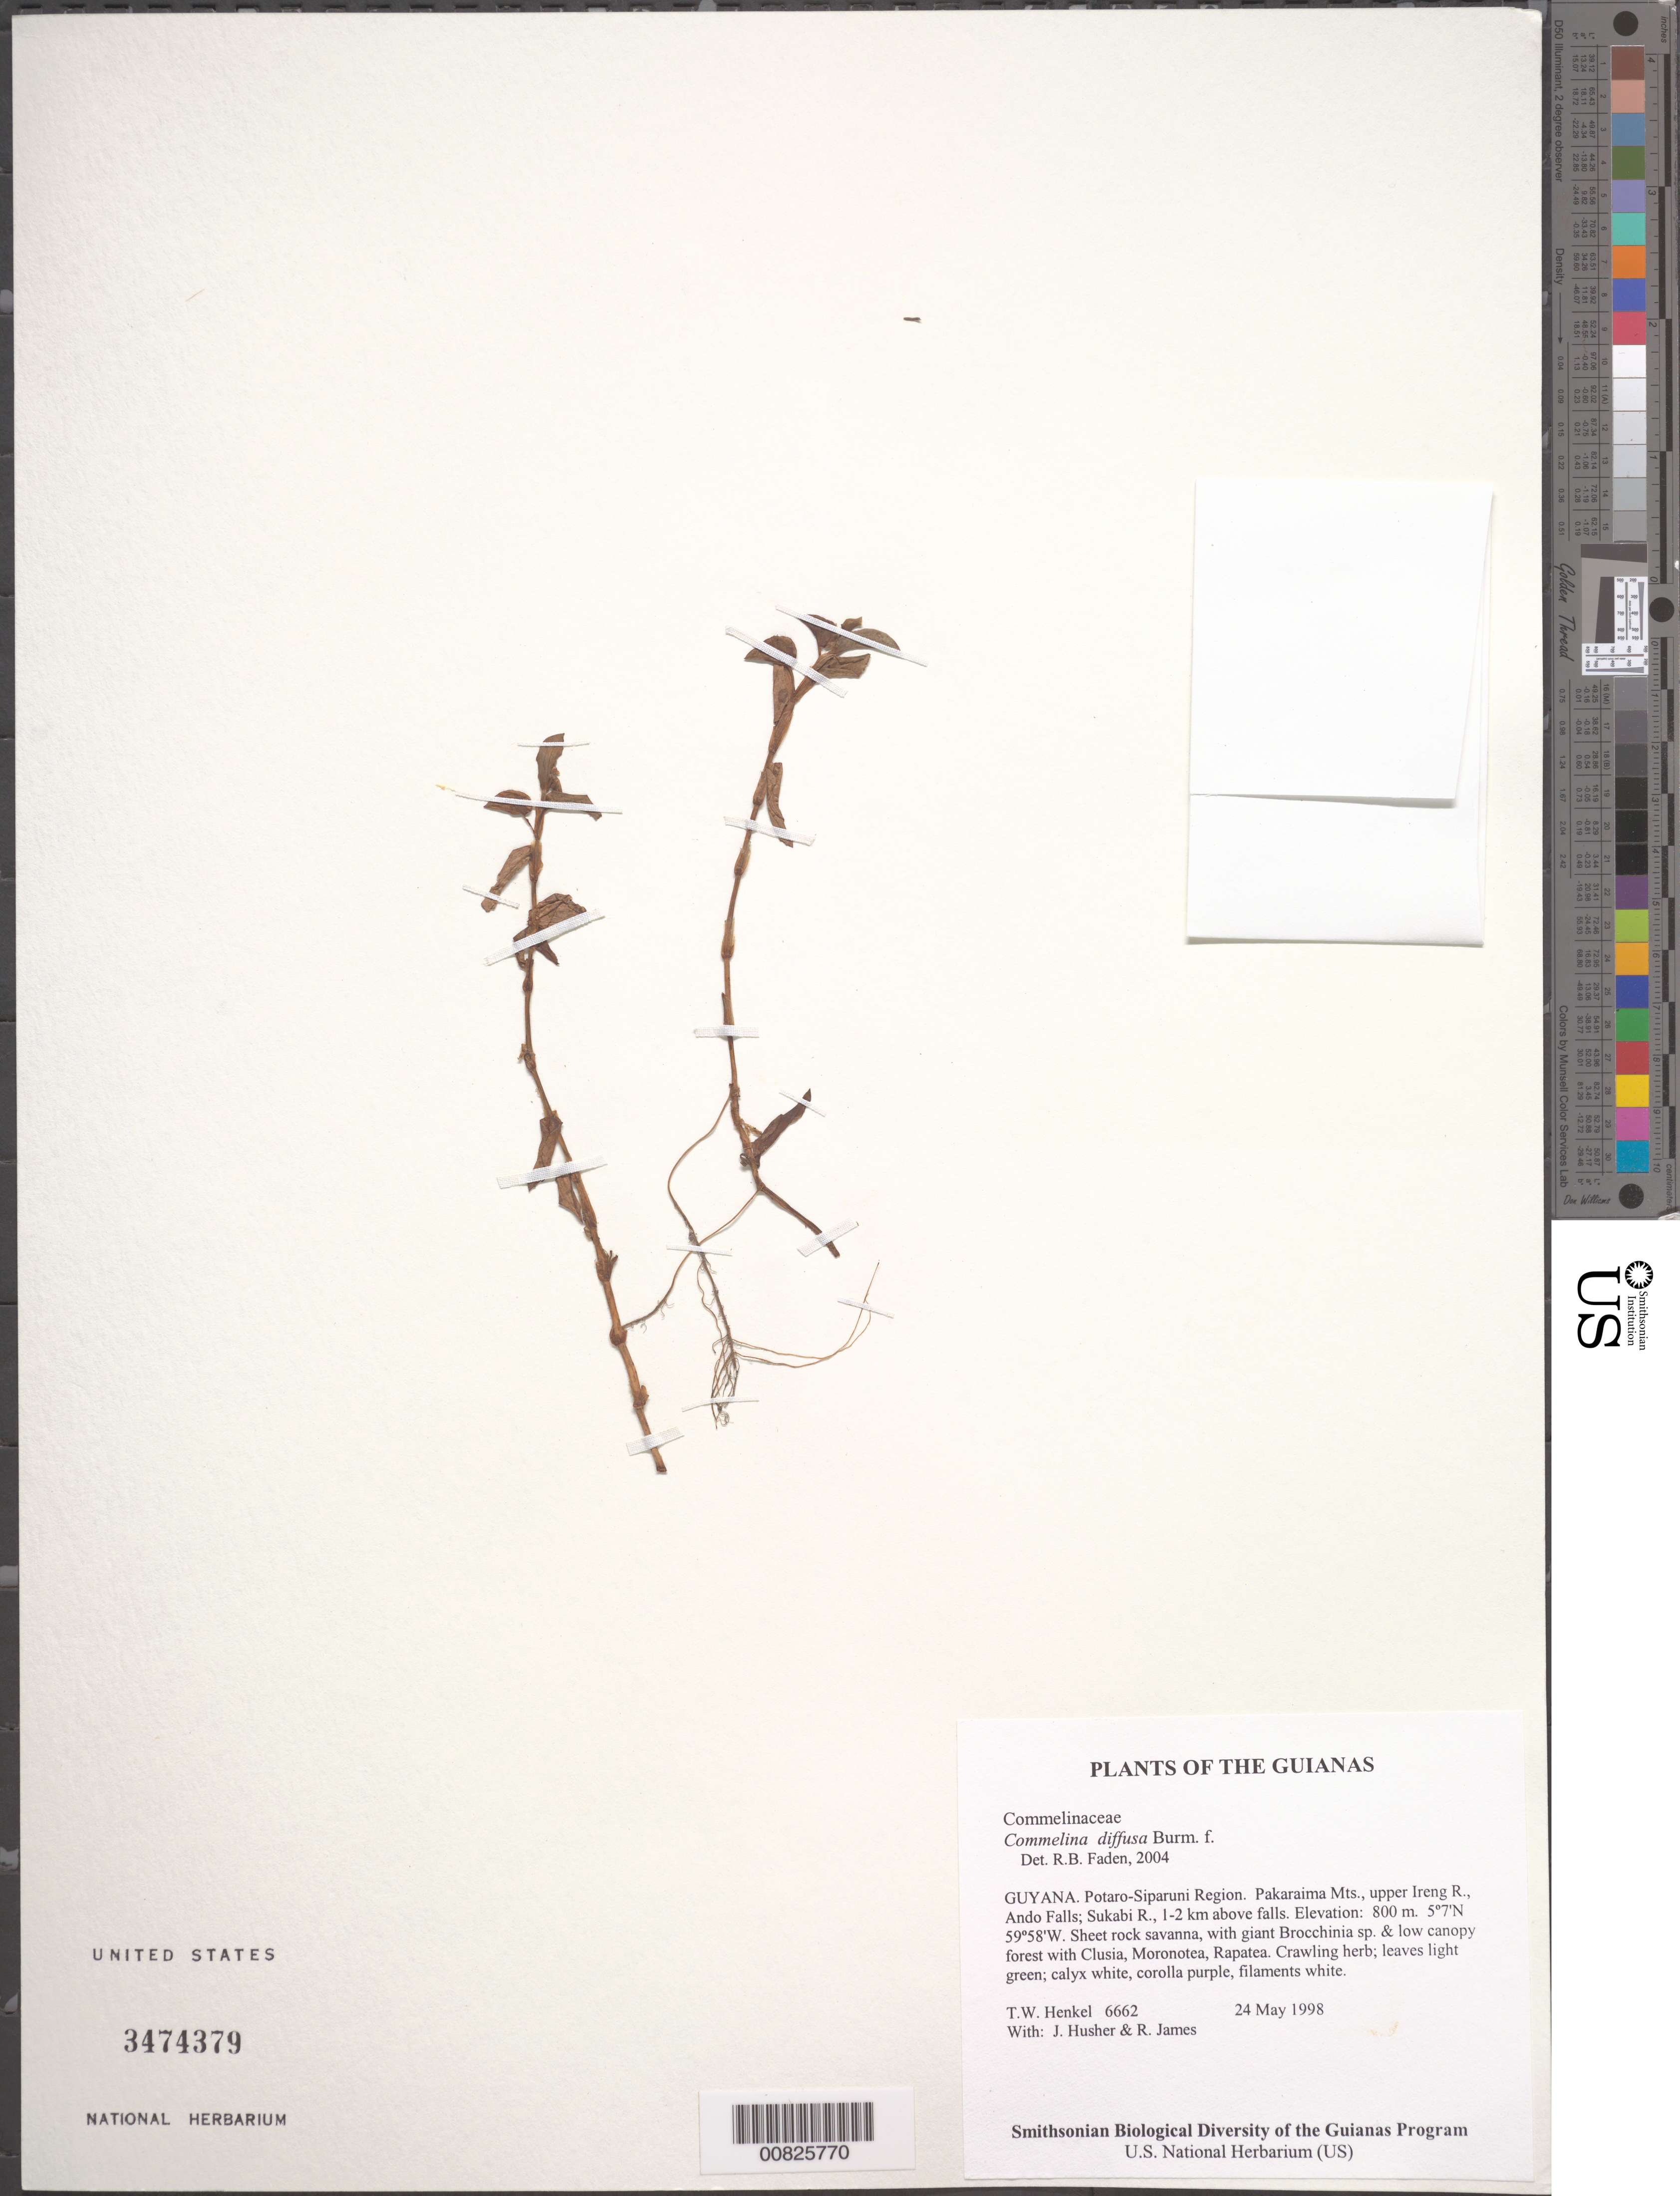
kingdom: Plantae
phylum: Tracheophyta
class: Liliopsida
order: Commelinales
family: Commelinaceae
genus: Commelina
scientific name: Commelina diffusa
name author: Burm. f.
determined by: Faden, Robert B., (US), Smithsonian Institution - National Museum of Natural History (UNITED STATES)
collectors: T. Henkel, J. Husher & R. James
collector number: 6662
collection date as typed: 24 May 1998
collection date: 1998-05-24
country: Guyana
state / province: Potaro-Siparuni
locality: Pakaraima Mts., upper Ireng R., Ando Falls; Sukabi R., 1-2 km above falls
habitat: Sheet rock savanna, with giant Brocchinia sp. & low canopy forest with Clusia, Moronotea, Rapatea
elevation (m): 800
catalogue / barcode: US 3474379